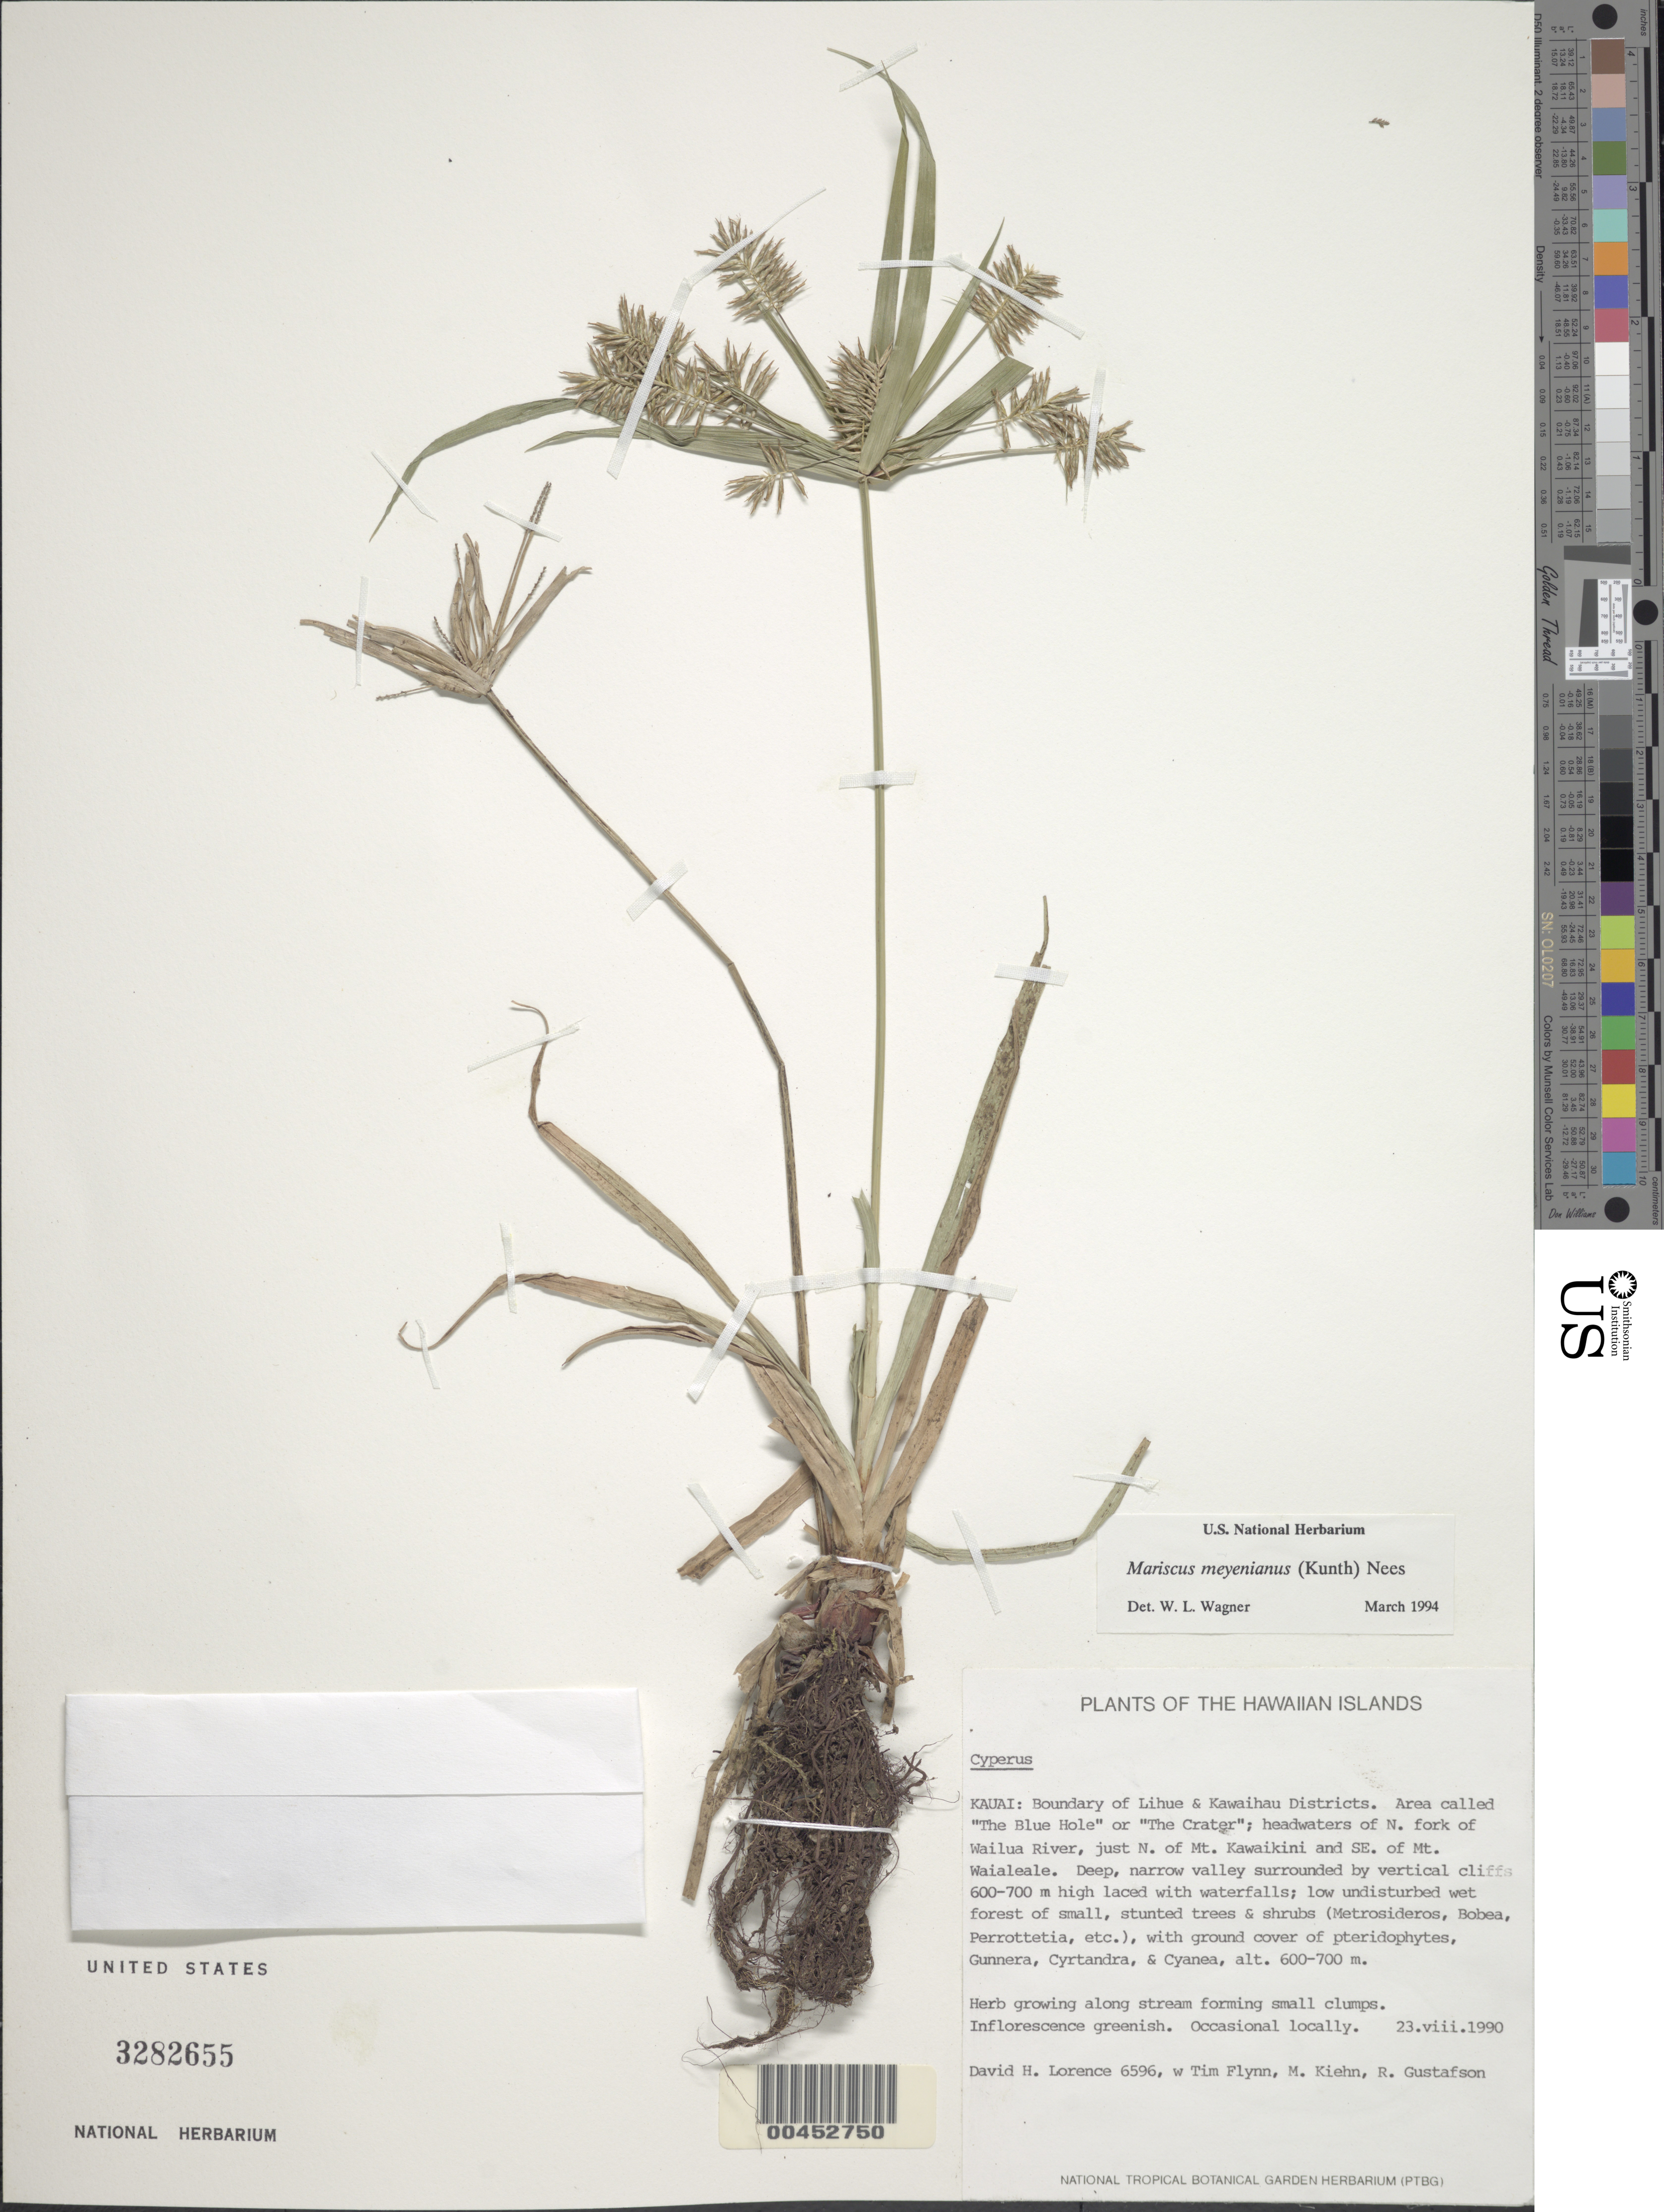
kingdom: Plantae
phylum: Tracheophyta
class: Liliopsida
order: Poales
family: Cyperaceae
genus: Cyperus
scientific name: Cyperus meyenianus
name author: Kunth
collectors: D. Lorence, T. W. Flynn, M. Kiehn & R. Gustafson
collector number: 6596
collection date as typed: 23 Aug 1990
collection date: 1990-08-23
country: United States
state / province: Hawaii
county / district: Kauai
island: Kaua'i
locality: Boundary of Lihue & Kawaihau Dists. Hdwtrs of N fork of Wailua Rvr., just N of Mt Kawaikini & SE of Mt Waialeale. Area called...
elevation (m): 600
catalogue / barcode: US 3282655